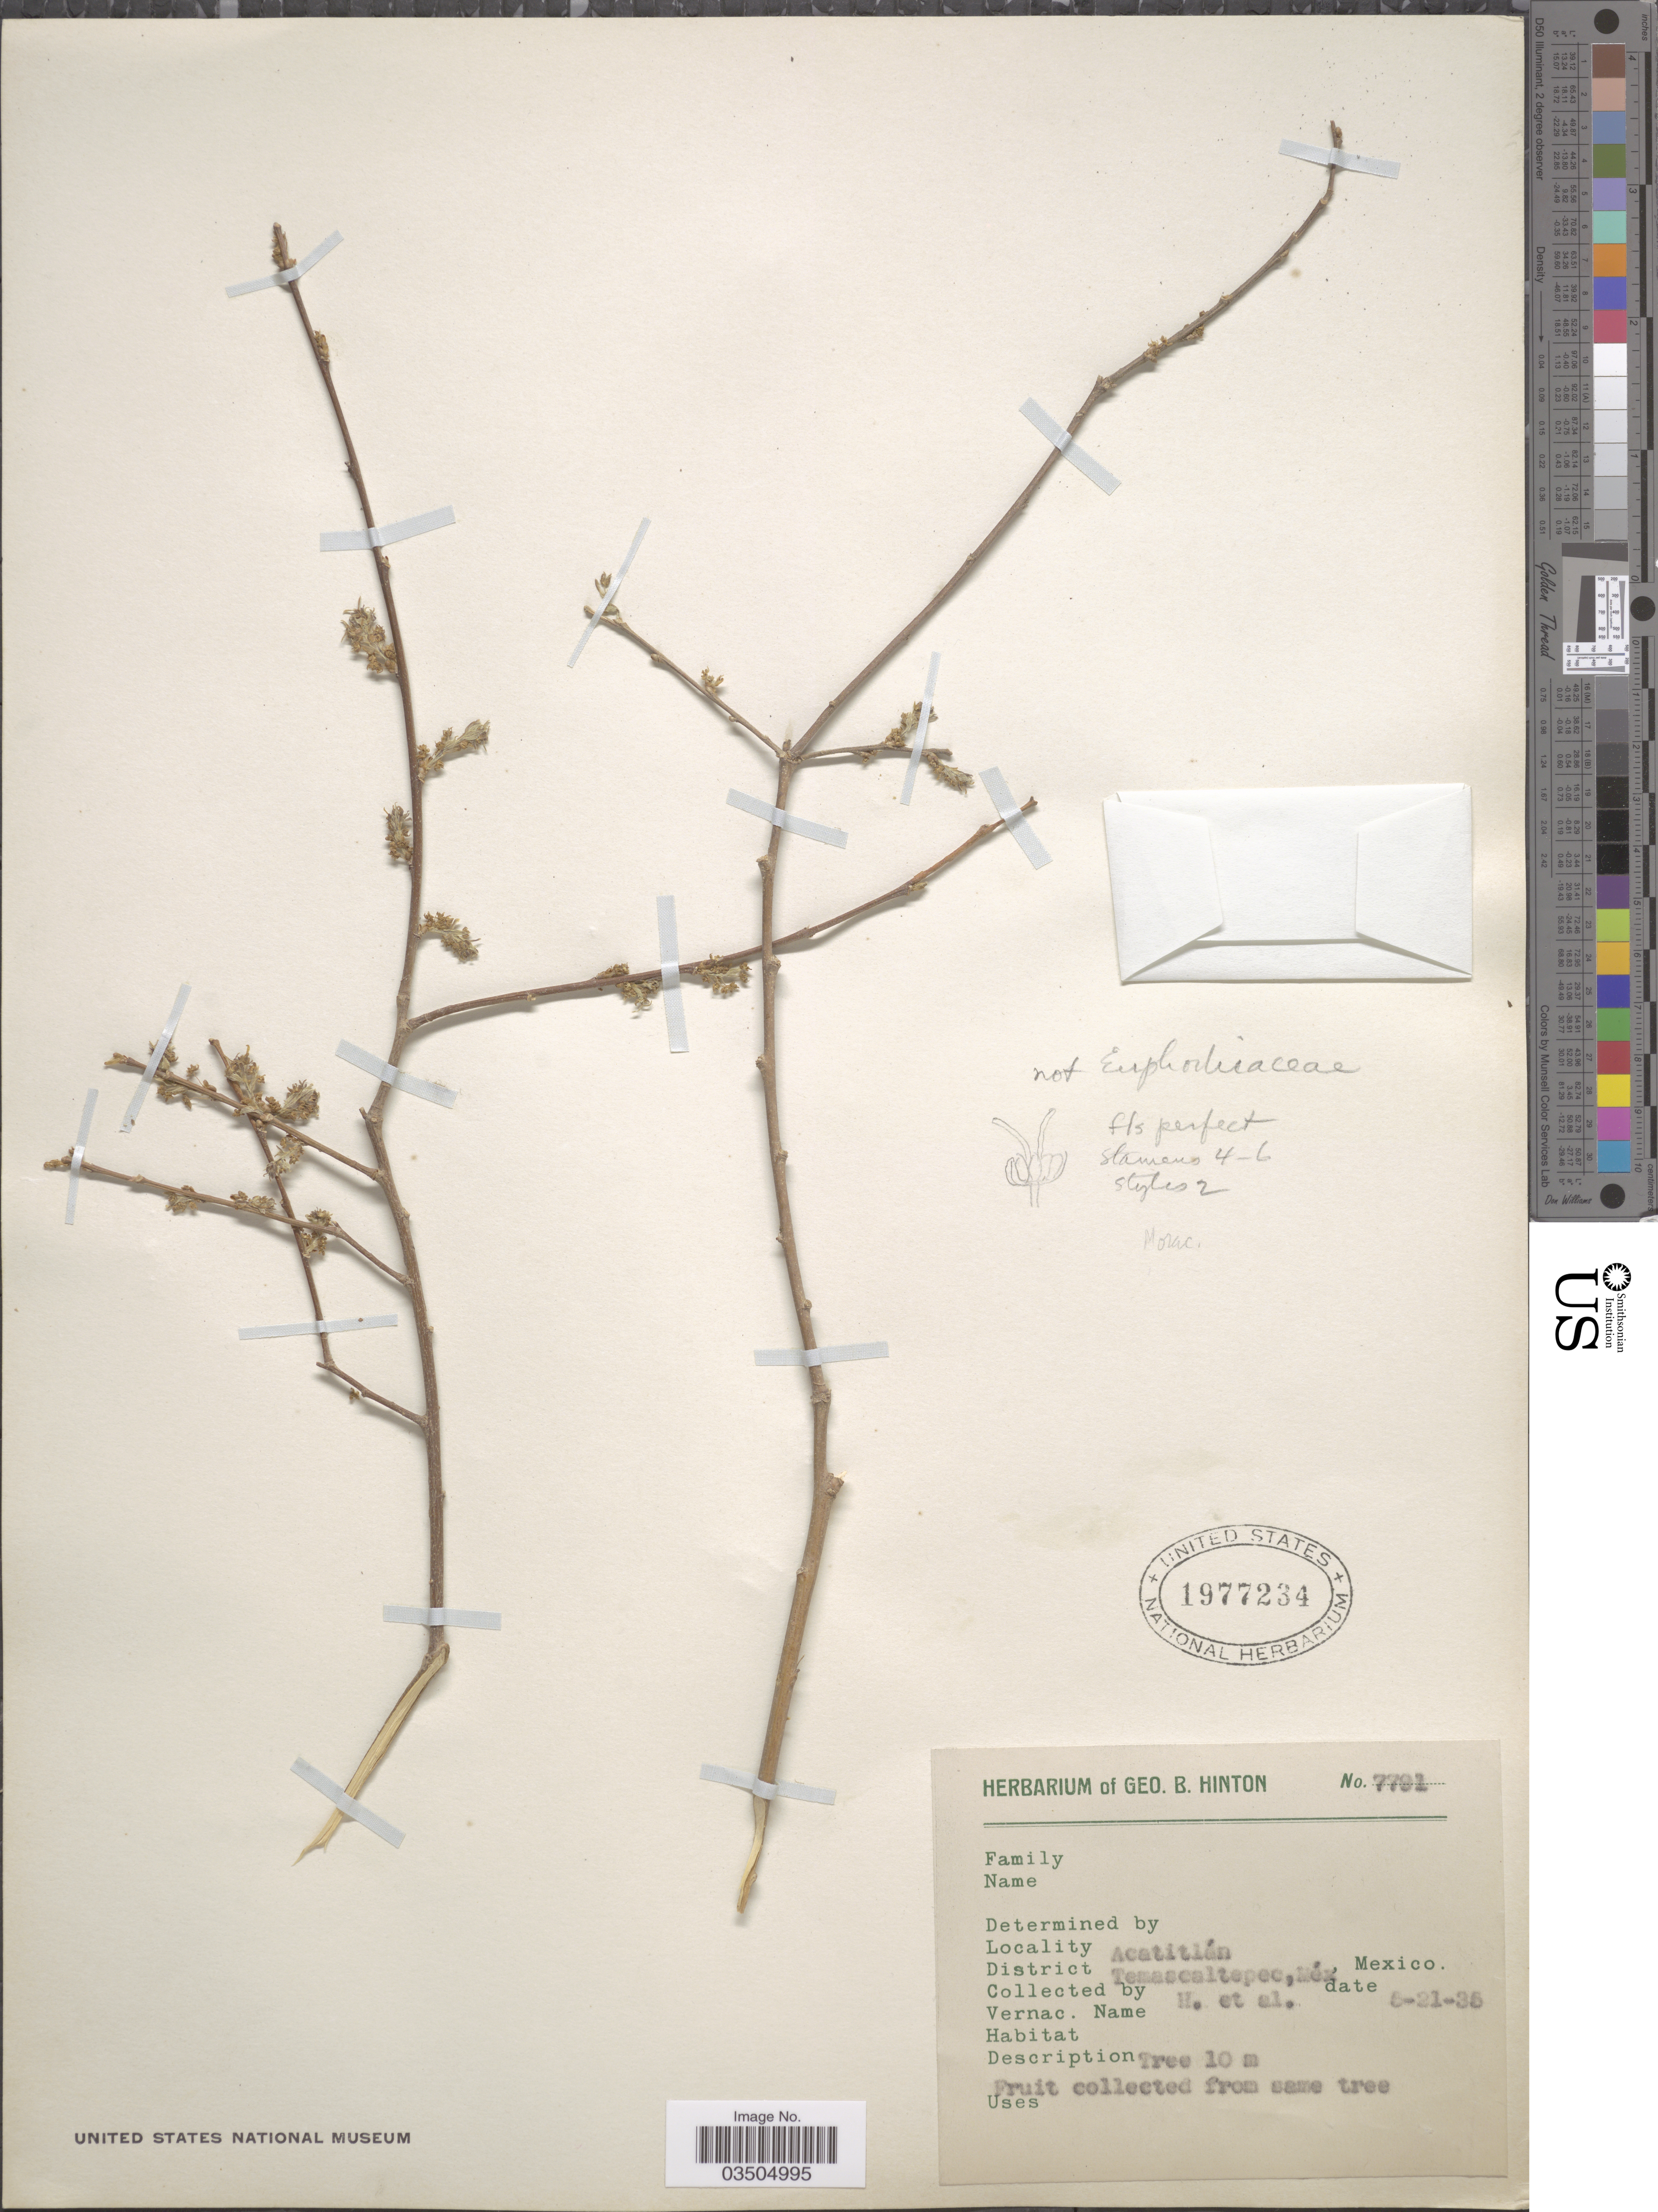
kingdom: Plantae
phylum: Tracheophyta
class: Magnoliopsida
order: Proteales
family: Proteaceae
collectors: G. B. Hinton & et al.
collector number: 7791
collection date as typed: Transcribed d/m/y: 21/5/35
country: Mexico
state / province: México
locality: Acatitián, District Temascaltepec.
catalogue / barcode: US 1977234